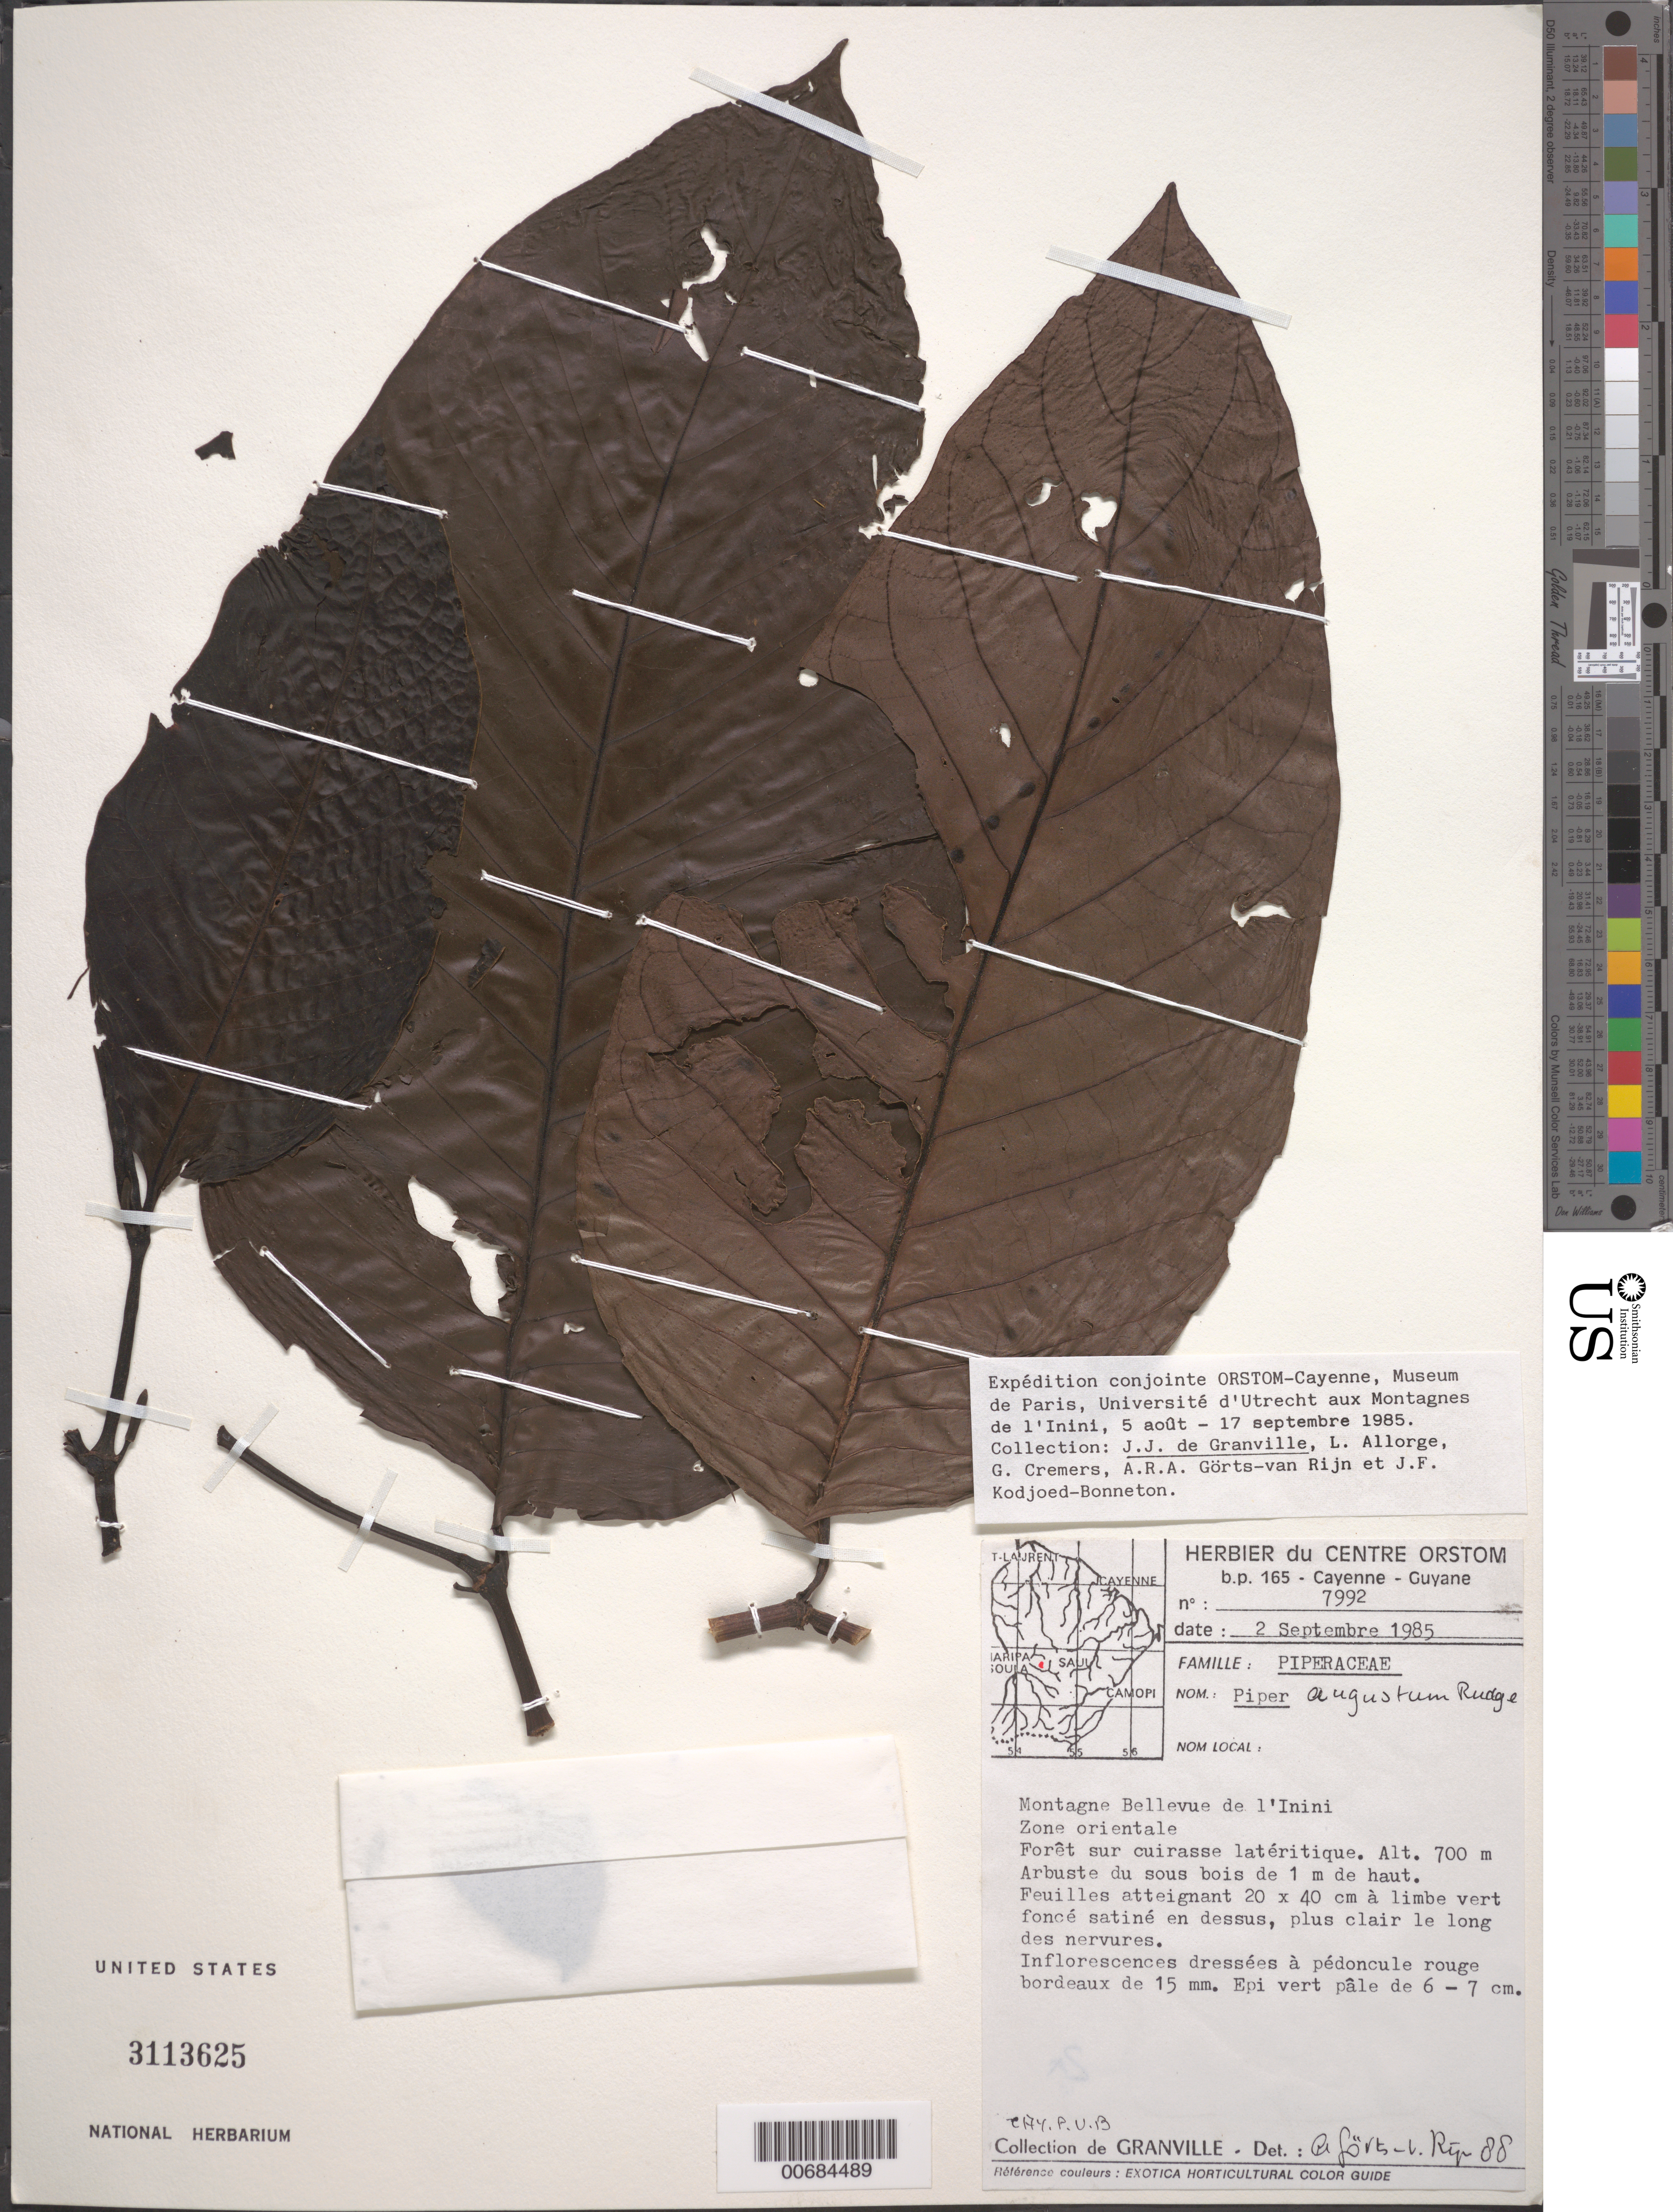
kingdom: Plantae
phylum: Tracheophyta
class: Magnoliopsida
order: Piperales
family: Piperaceae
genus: Piper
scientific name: Piper augustum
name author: Rudge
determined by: Görts-van Rijn, A. R. A.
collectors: J.-J. de Granville, L. Allorge, G. Cremers, A. .R. A. Görts-van Rijn & J. Kodjoed-Bonneton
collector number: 7992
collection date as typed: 2-Sep-85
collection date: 1985-09-02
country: French Guiana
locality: Montagnes Bellevue de l'Inini, zone orientale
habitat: Forêt sur cuirasse latéritique. sous bois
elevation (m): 700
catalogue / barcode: US 3113625